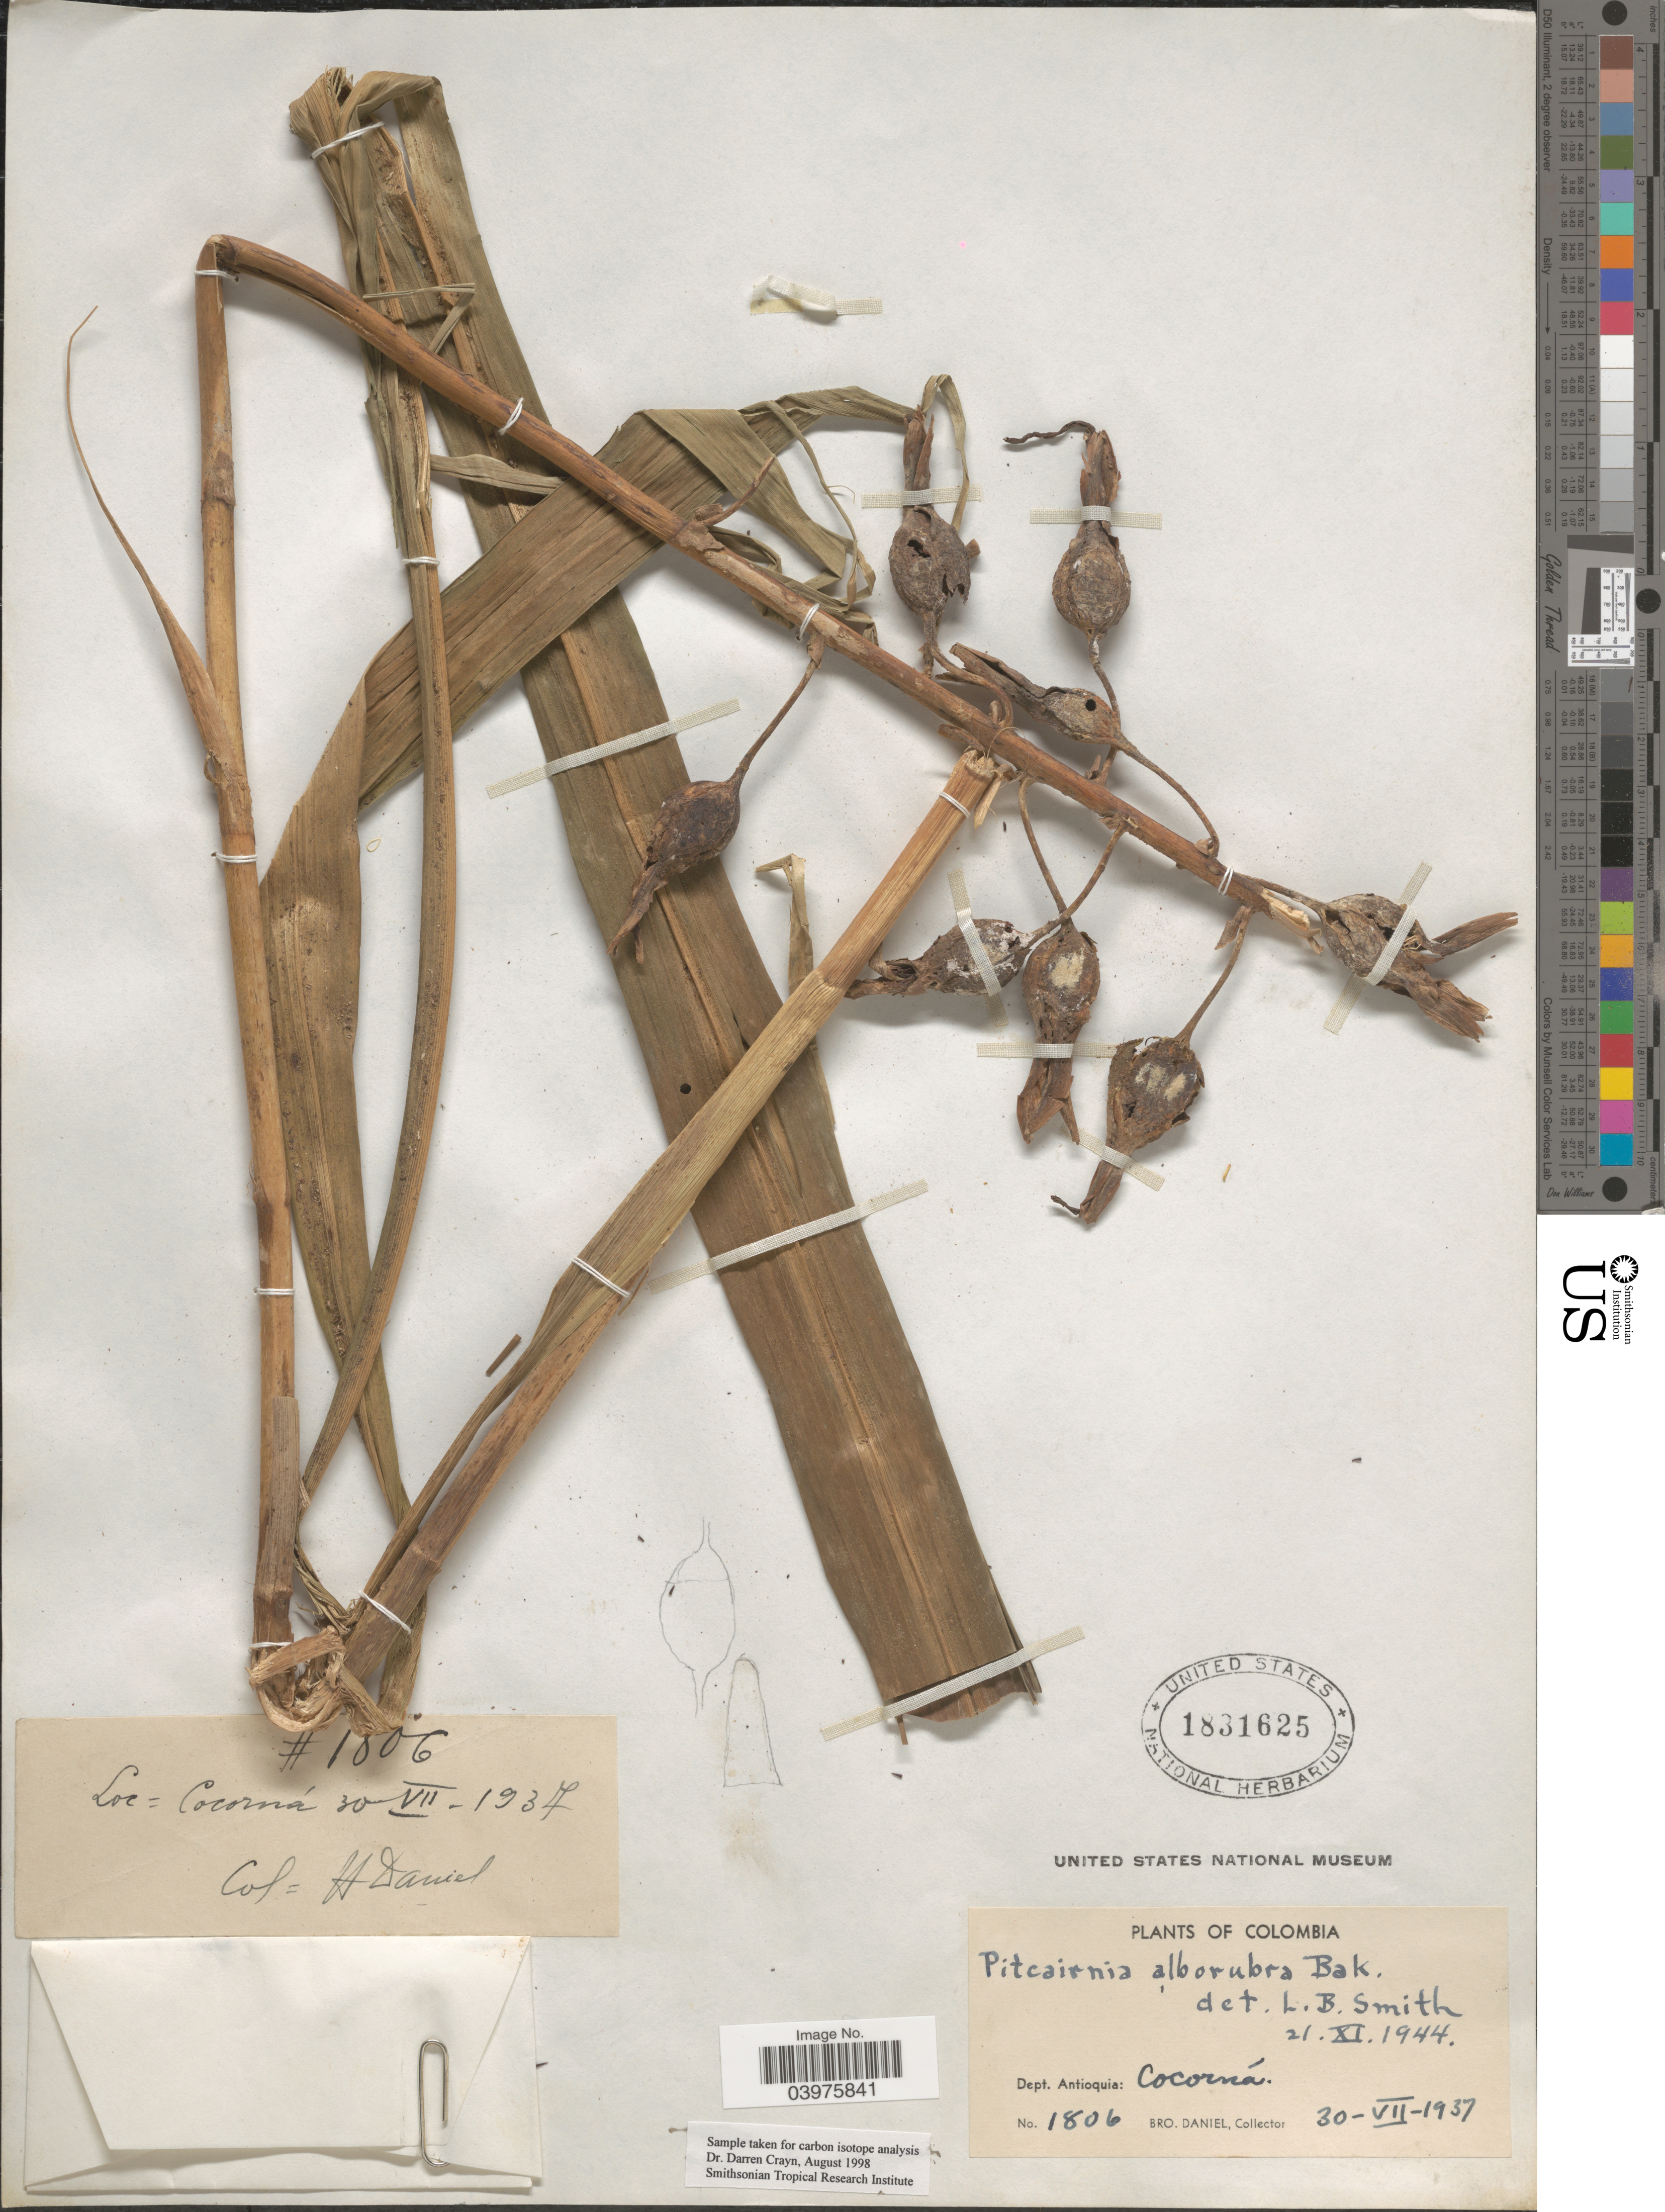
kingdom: Plantae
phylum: Tracheophyta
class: Liliopsida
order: Poales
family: Bromeliaceae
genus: Pitcairnia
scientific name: Pitcairnia alborubra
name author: Baker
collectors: Bro. Daniel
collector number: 1806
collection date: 1937-07-30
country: Colombia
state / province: Antioquia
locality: Dept. Antioquia: Cocorná.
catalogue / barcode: US 1831625